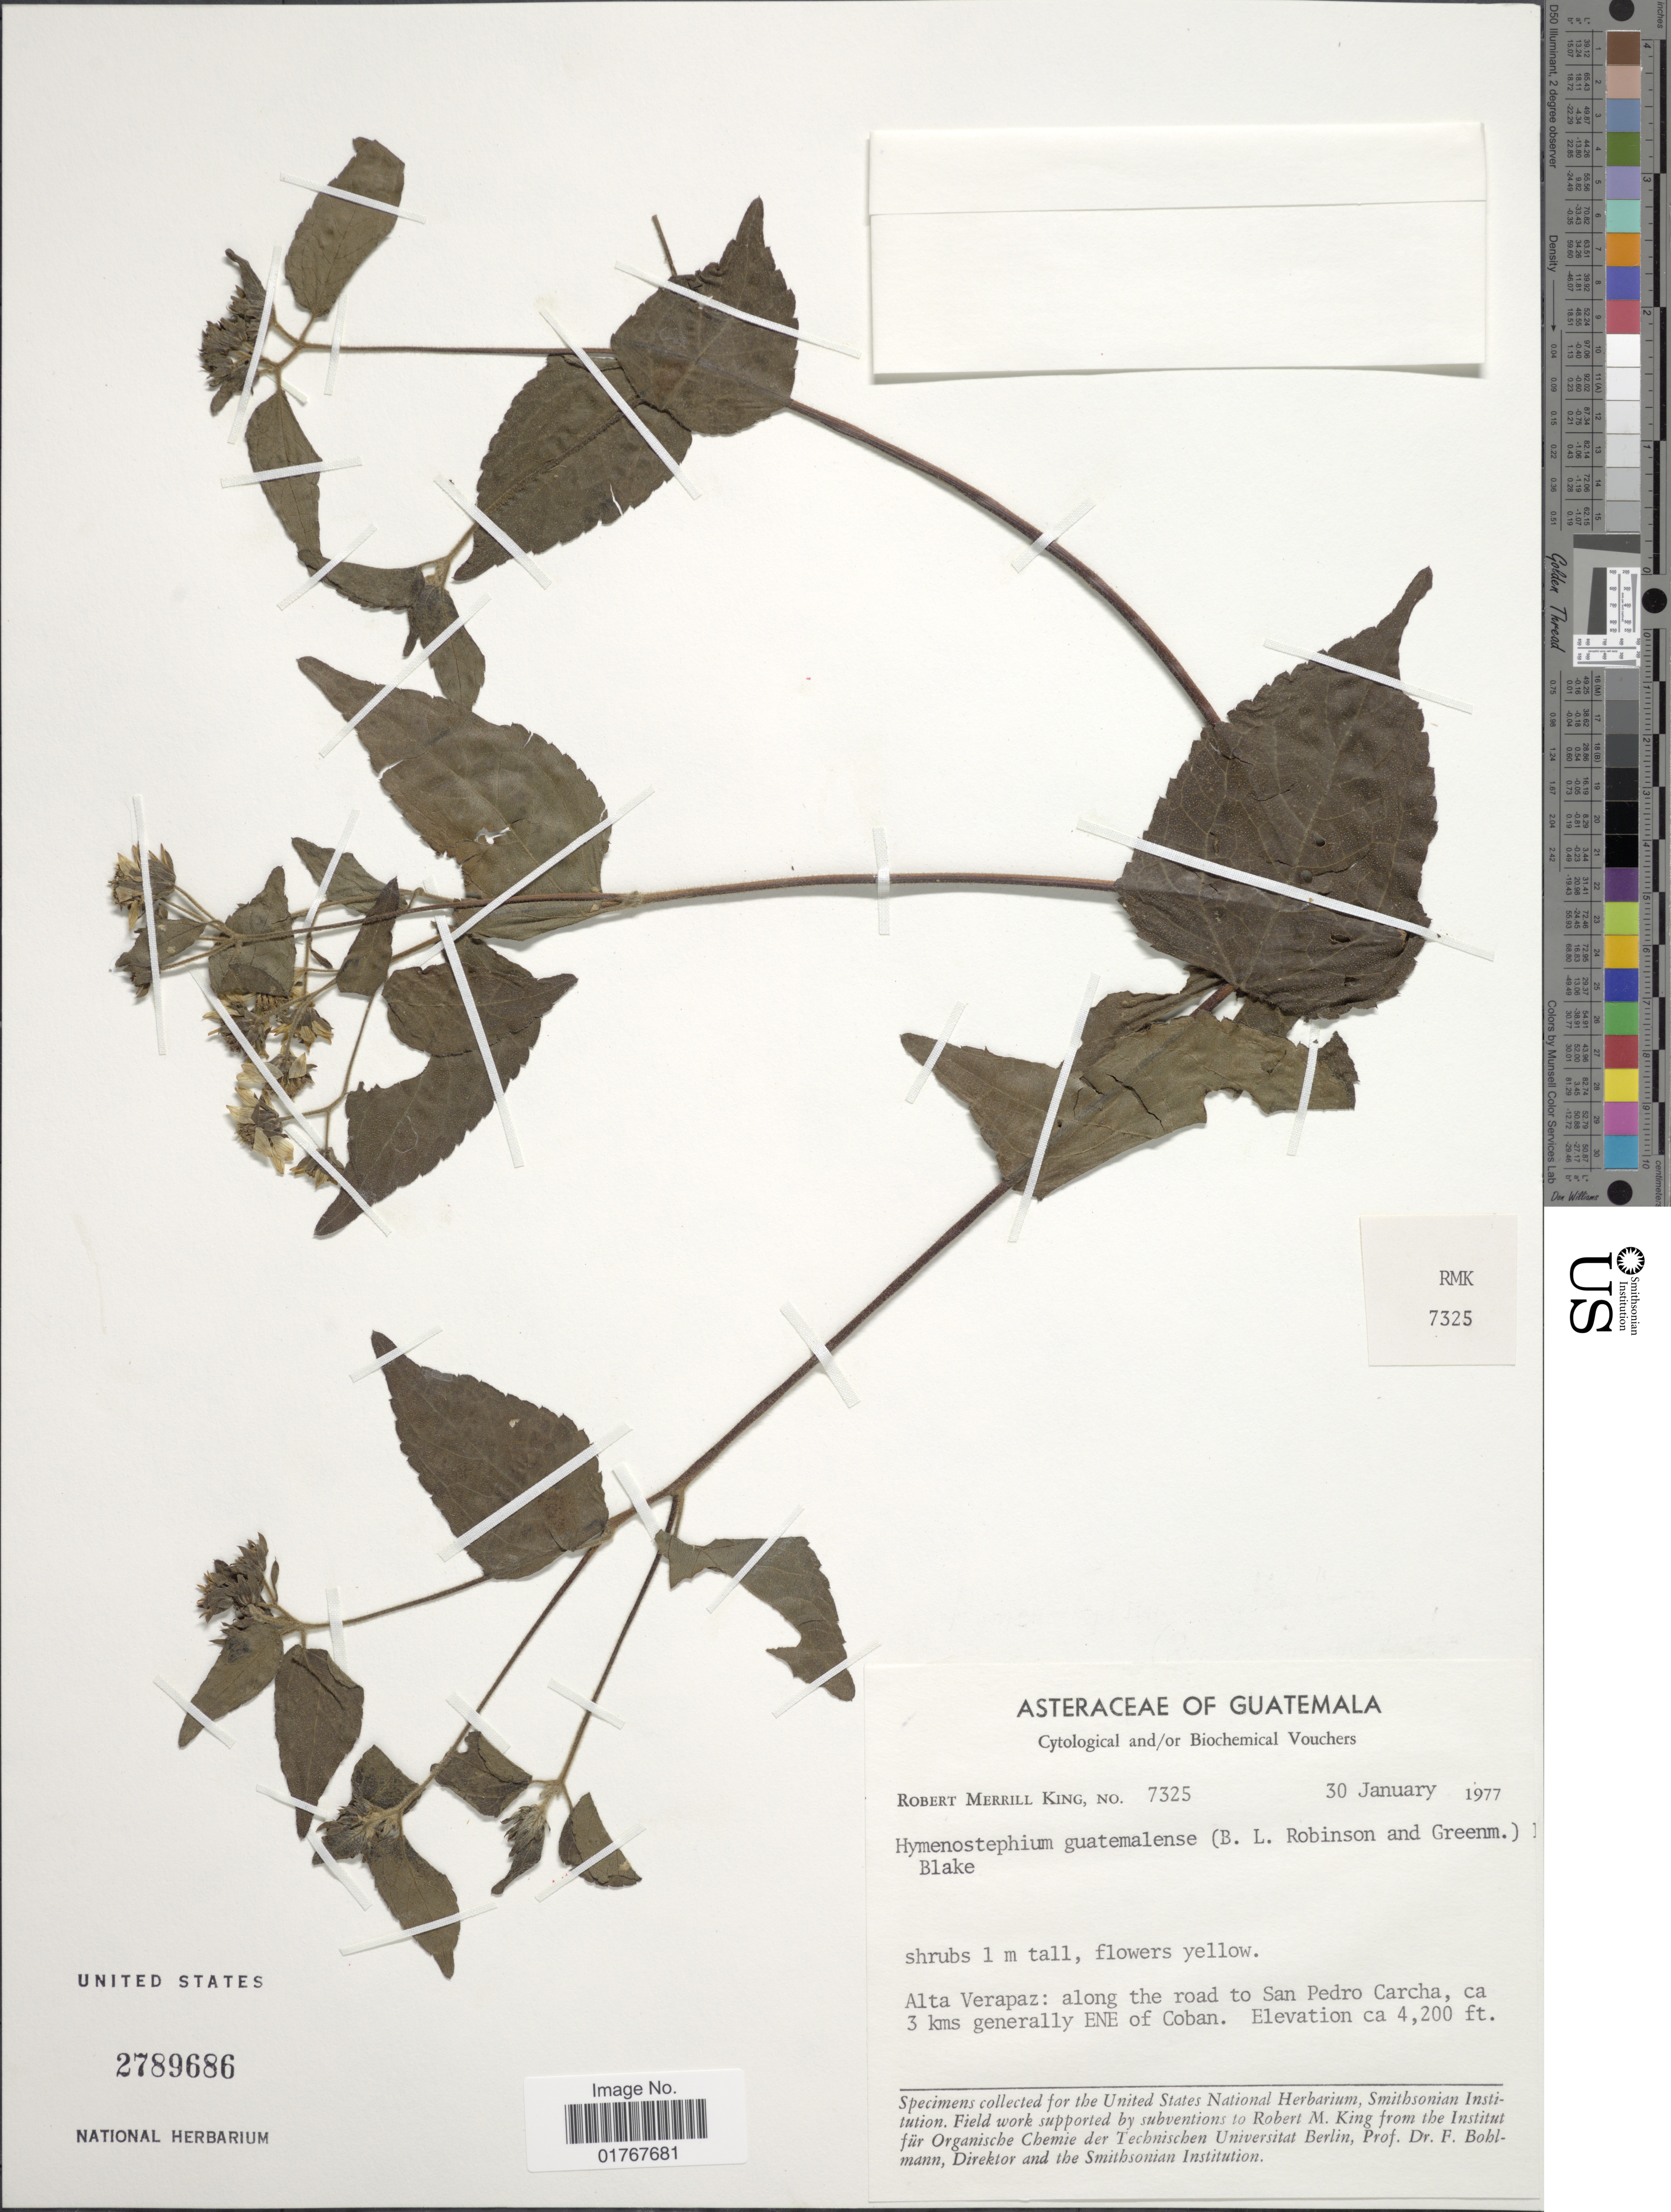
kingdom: Plantae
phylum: Tracheophyta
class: Magnoliopsida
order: Asterales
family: Asteraceae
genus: Viguiera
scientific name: Viguiera cordata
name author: (Hook. & Arn.) D'Arcy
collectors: R. M. King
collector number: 7325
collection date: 1977-01-30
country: Guatemala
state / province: Alta Verapaz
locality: Along the road to San Pedro Carcha, ca 3 kms generally ENE of Coban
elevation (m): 1280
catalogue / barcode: US 2789686